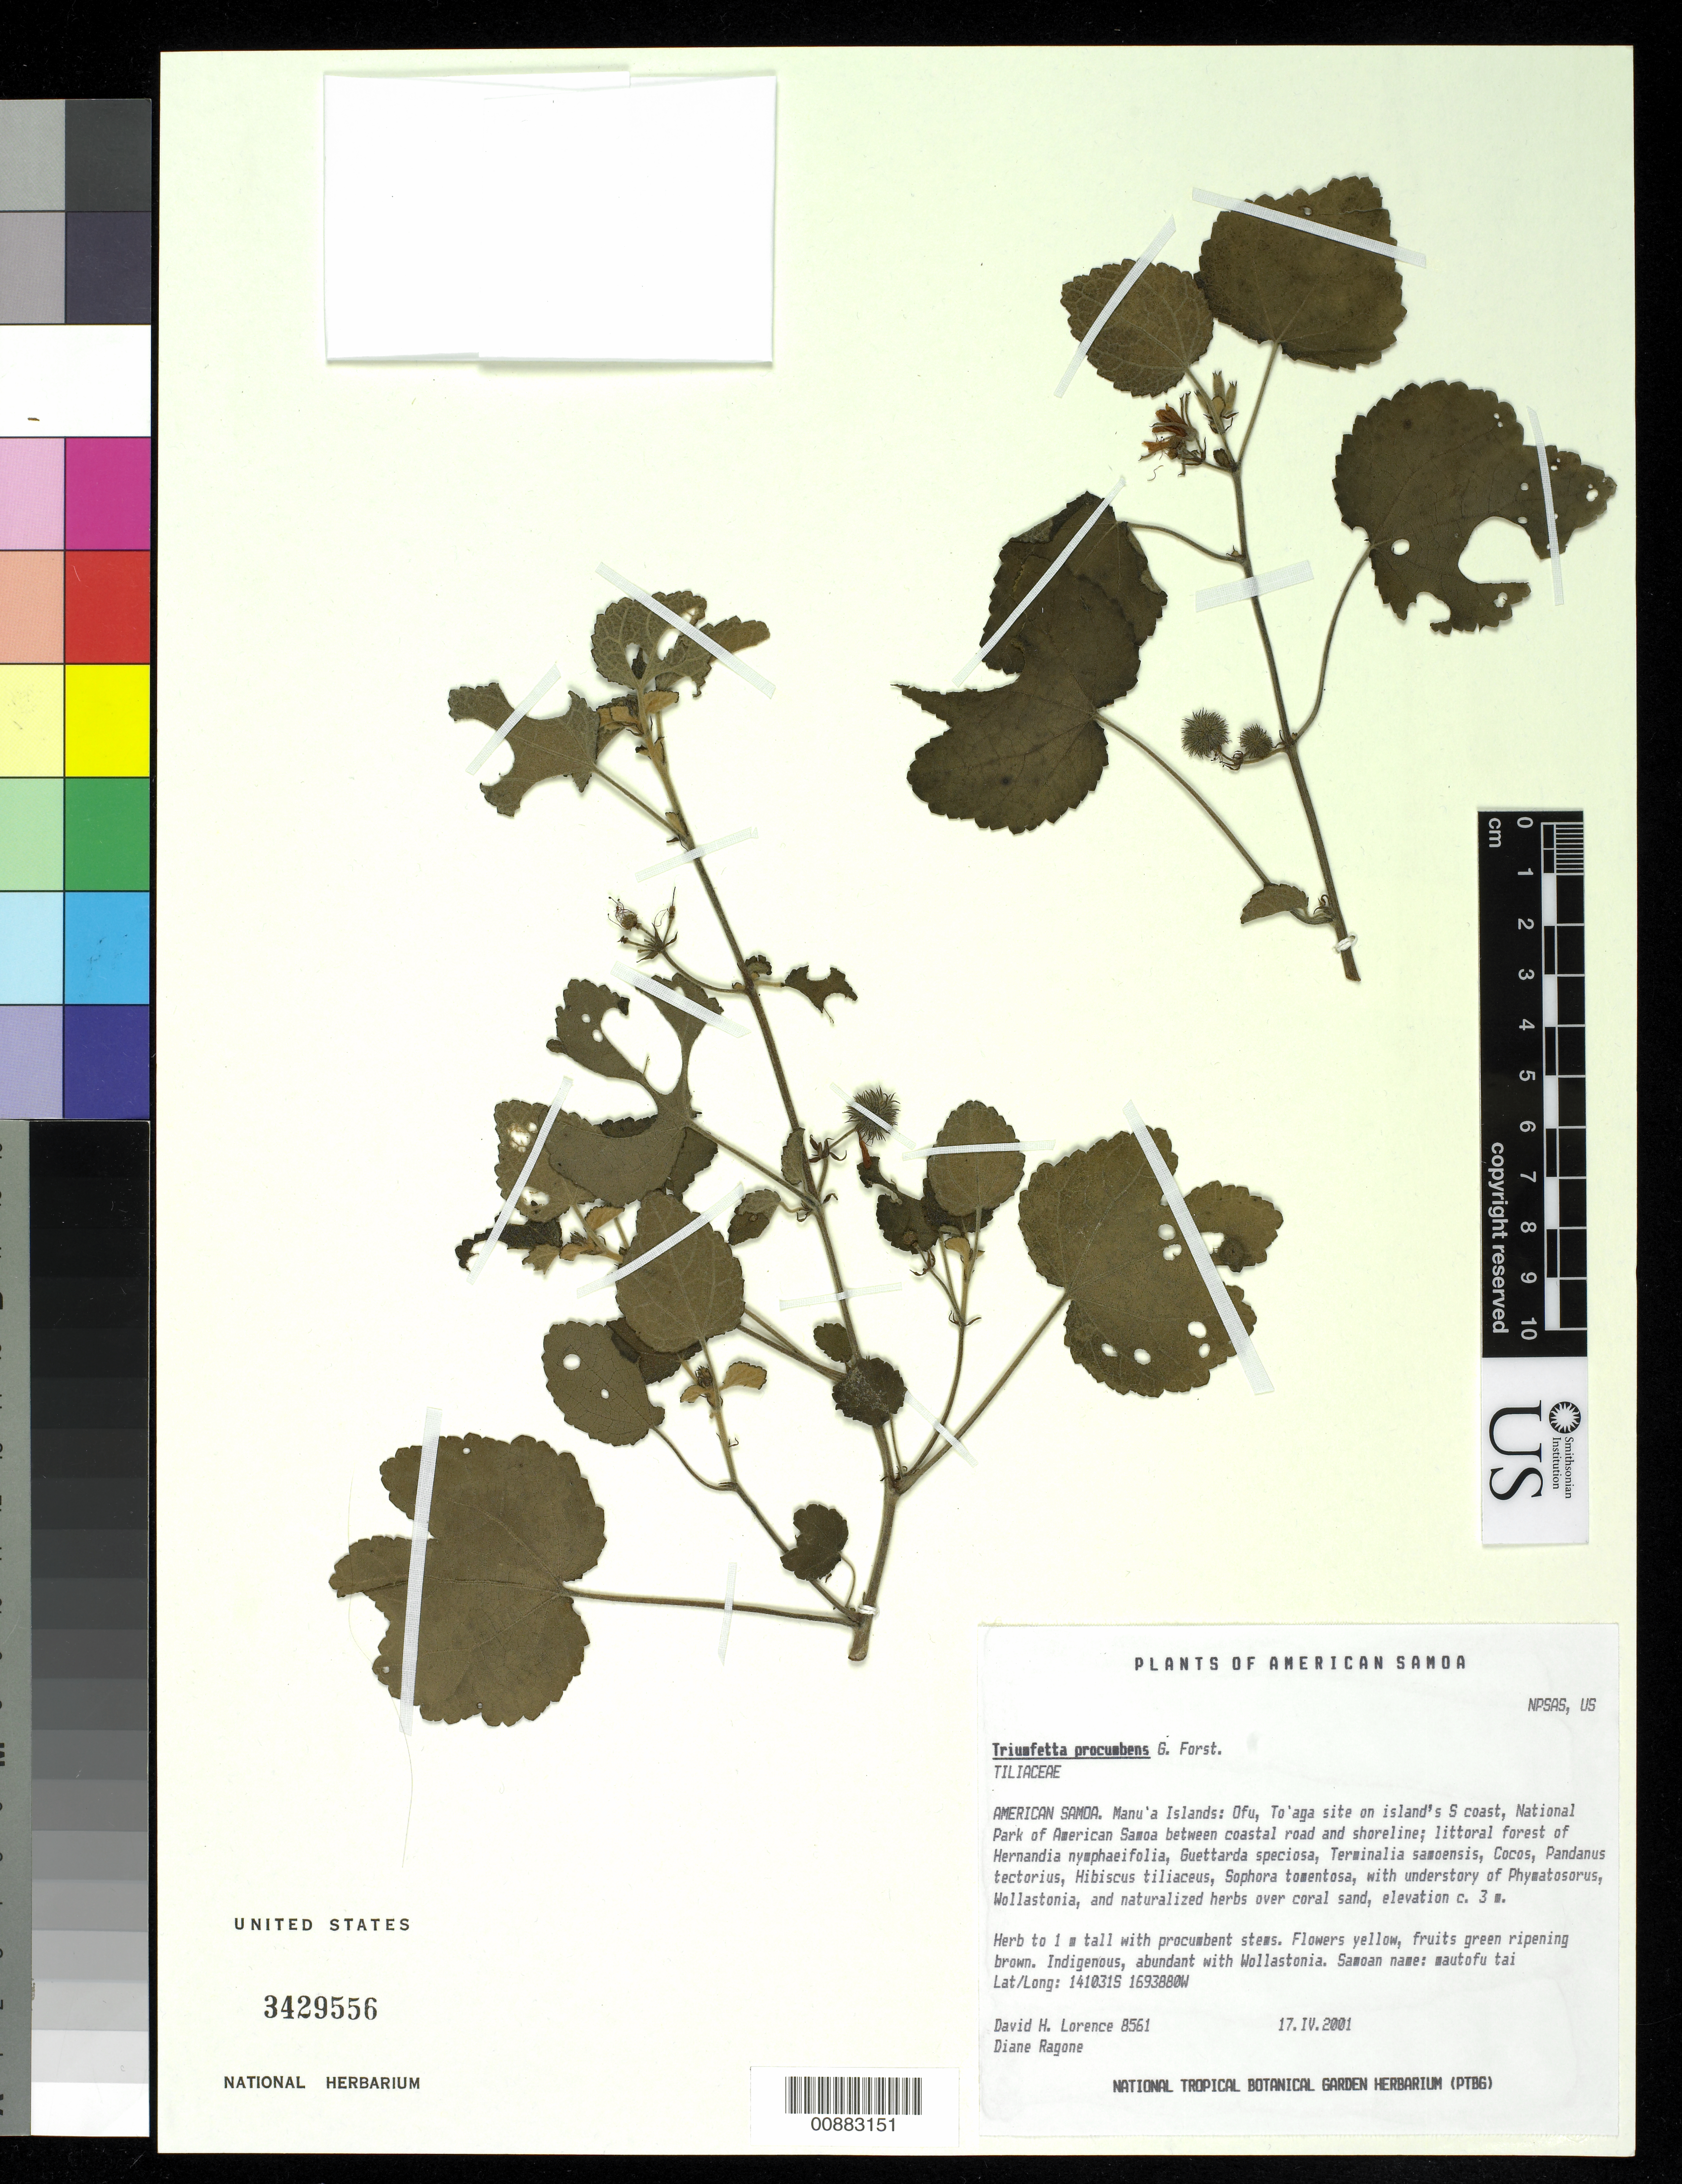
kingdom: Plantae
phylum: Tracheophyta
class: Magnoliopsida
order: Malvales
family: Malvaceae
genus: Triumfetta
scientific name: Triumfetta procumbens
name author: G. Forst.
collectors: D. Lorence & D. Ragone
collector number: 8561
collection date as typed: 17 Apr 2001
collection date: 2001-04-17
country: American Samoa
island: Ofu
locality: Ofu, to'aga site on island's S coast, National Park of American Samoa between coastal road and shoreline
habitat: over coral sand, littoral forest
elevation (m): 3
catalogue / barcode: US 3429556